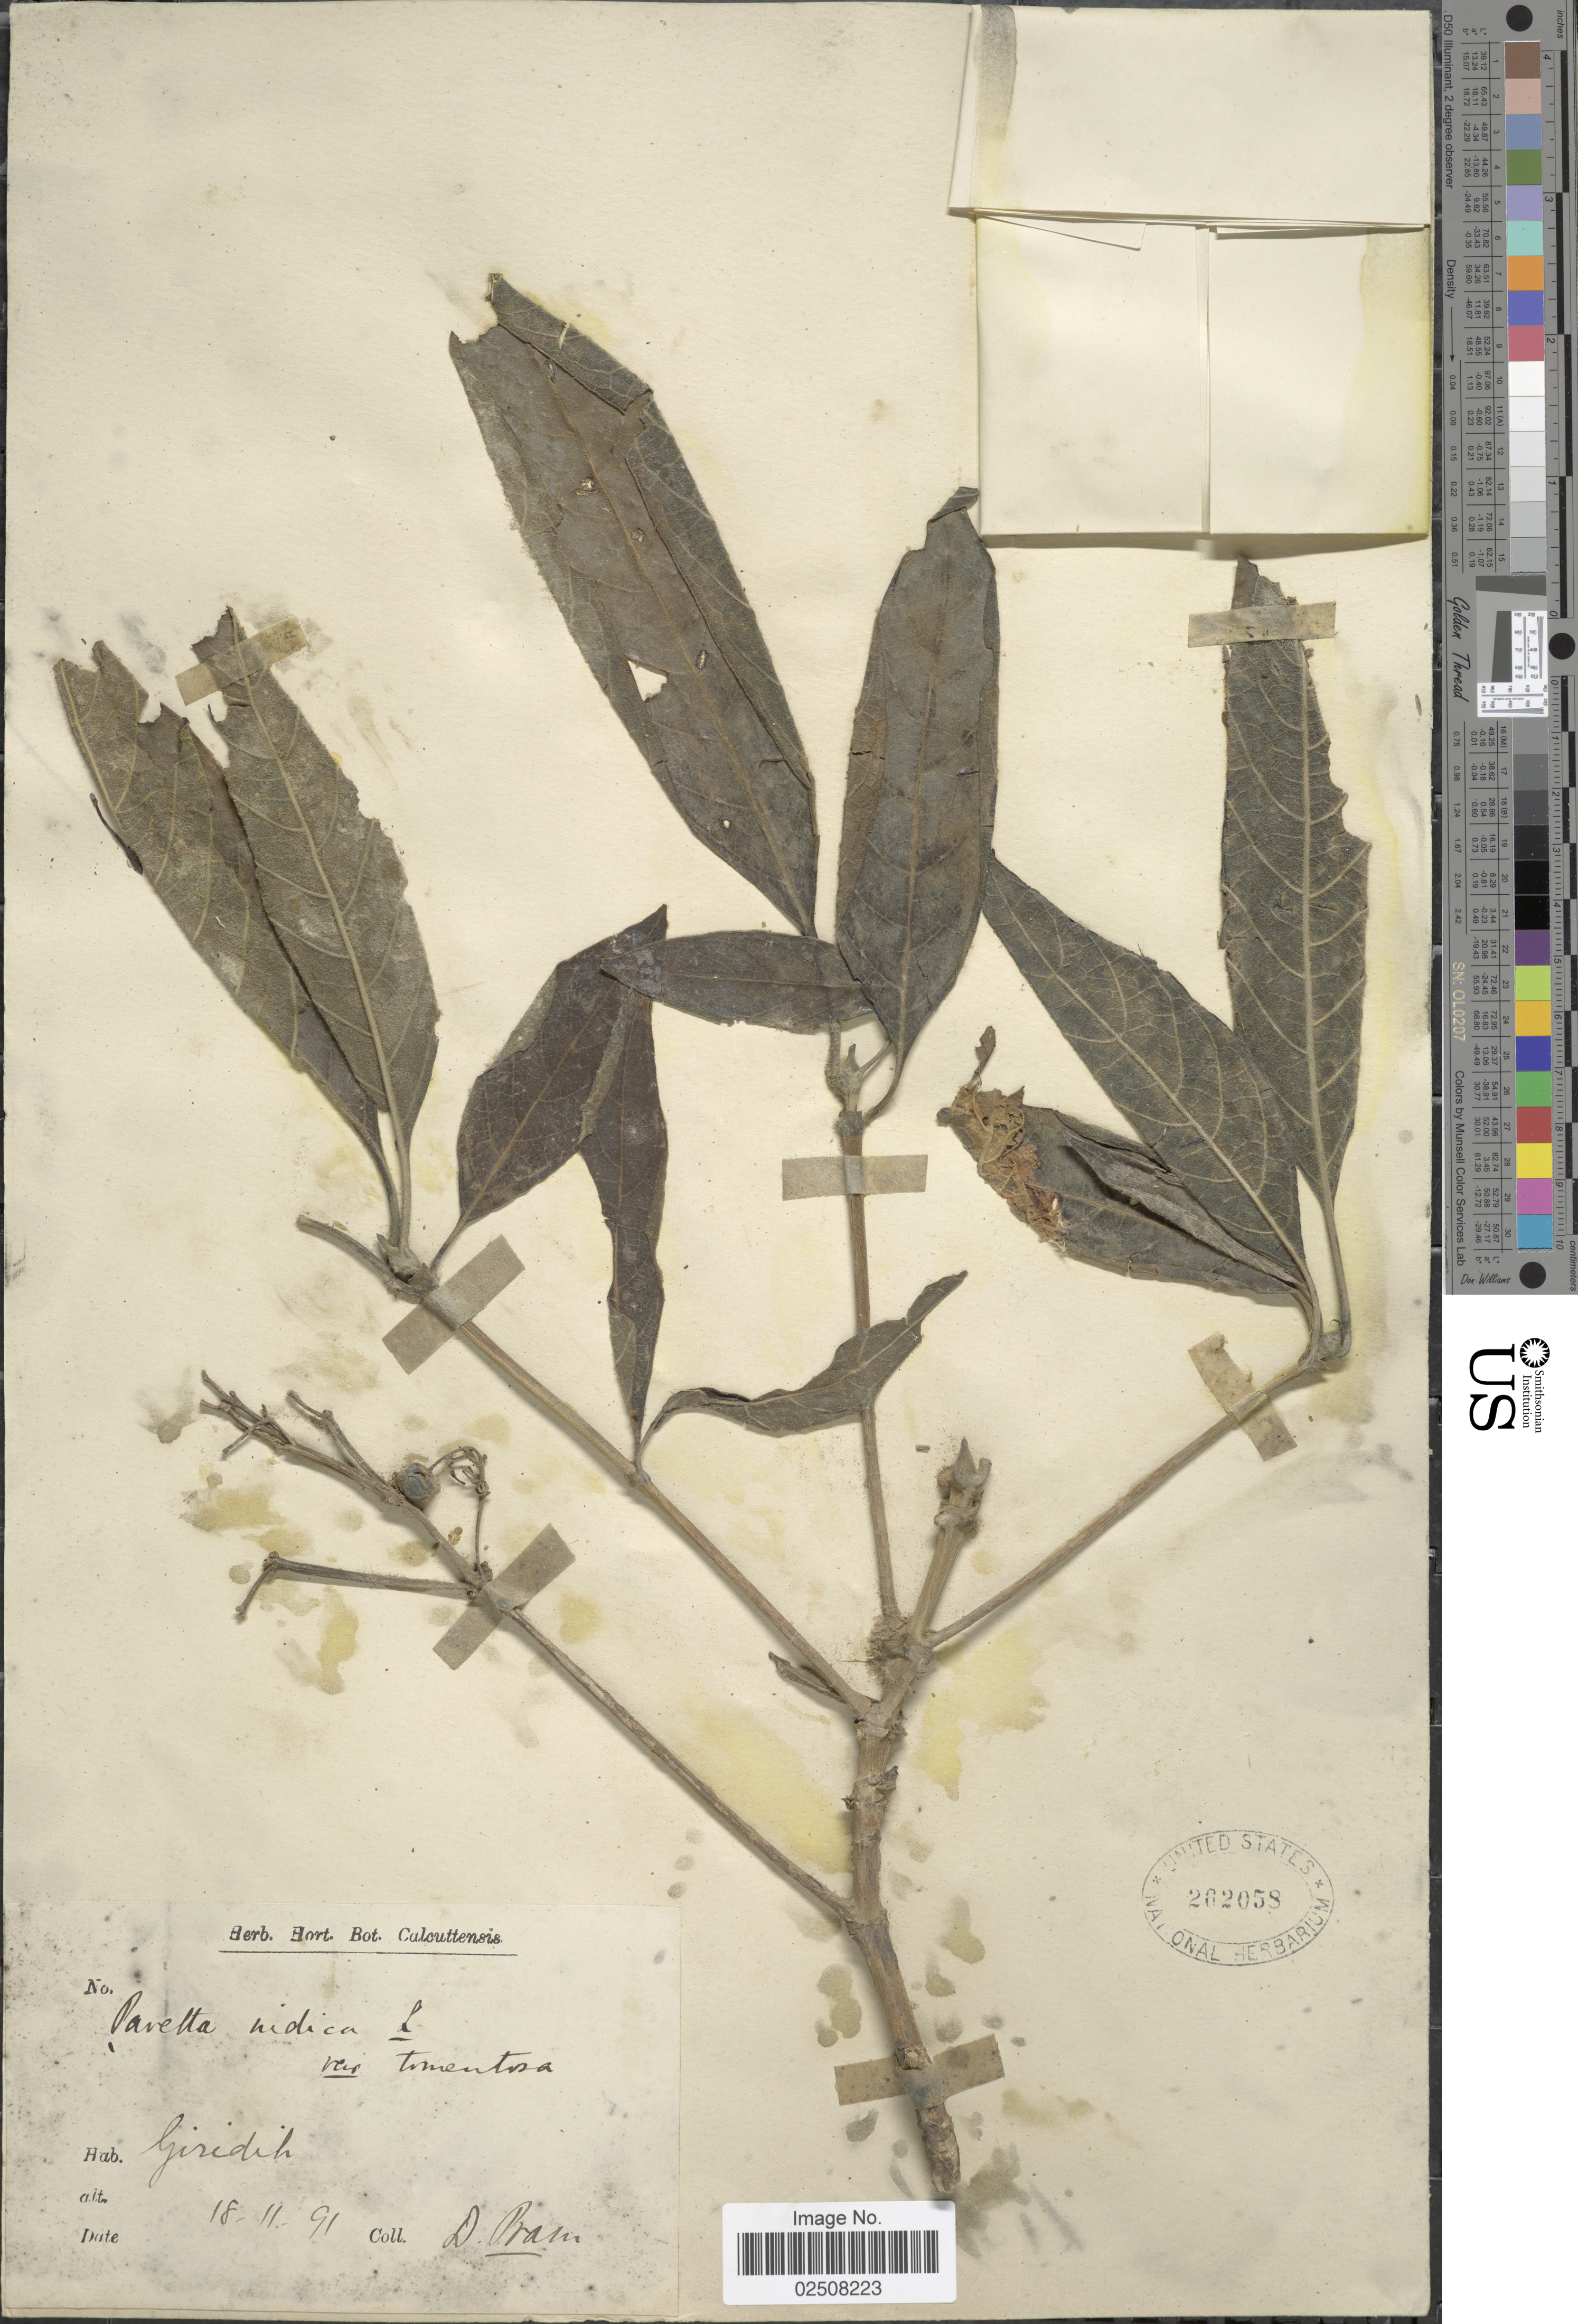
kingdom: Plantae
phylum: Tracheophyta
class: Magnoliopsida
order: Gentianales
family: Rubiaceae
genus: Pavetta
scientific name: Pavetta indica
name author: L.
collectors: D. Prain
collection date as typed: Transcribed d/m/y: 18/11/91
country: India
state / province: Jharkhand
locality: Giridih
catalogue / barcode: US 262058